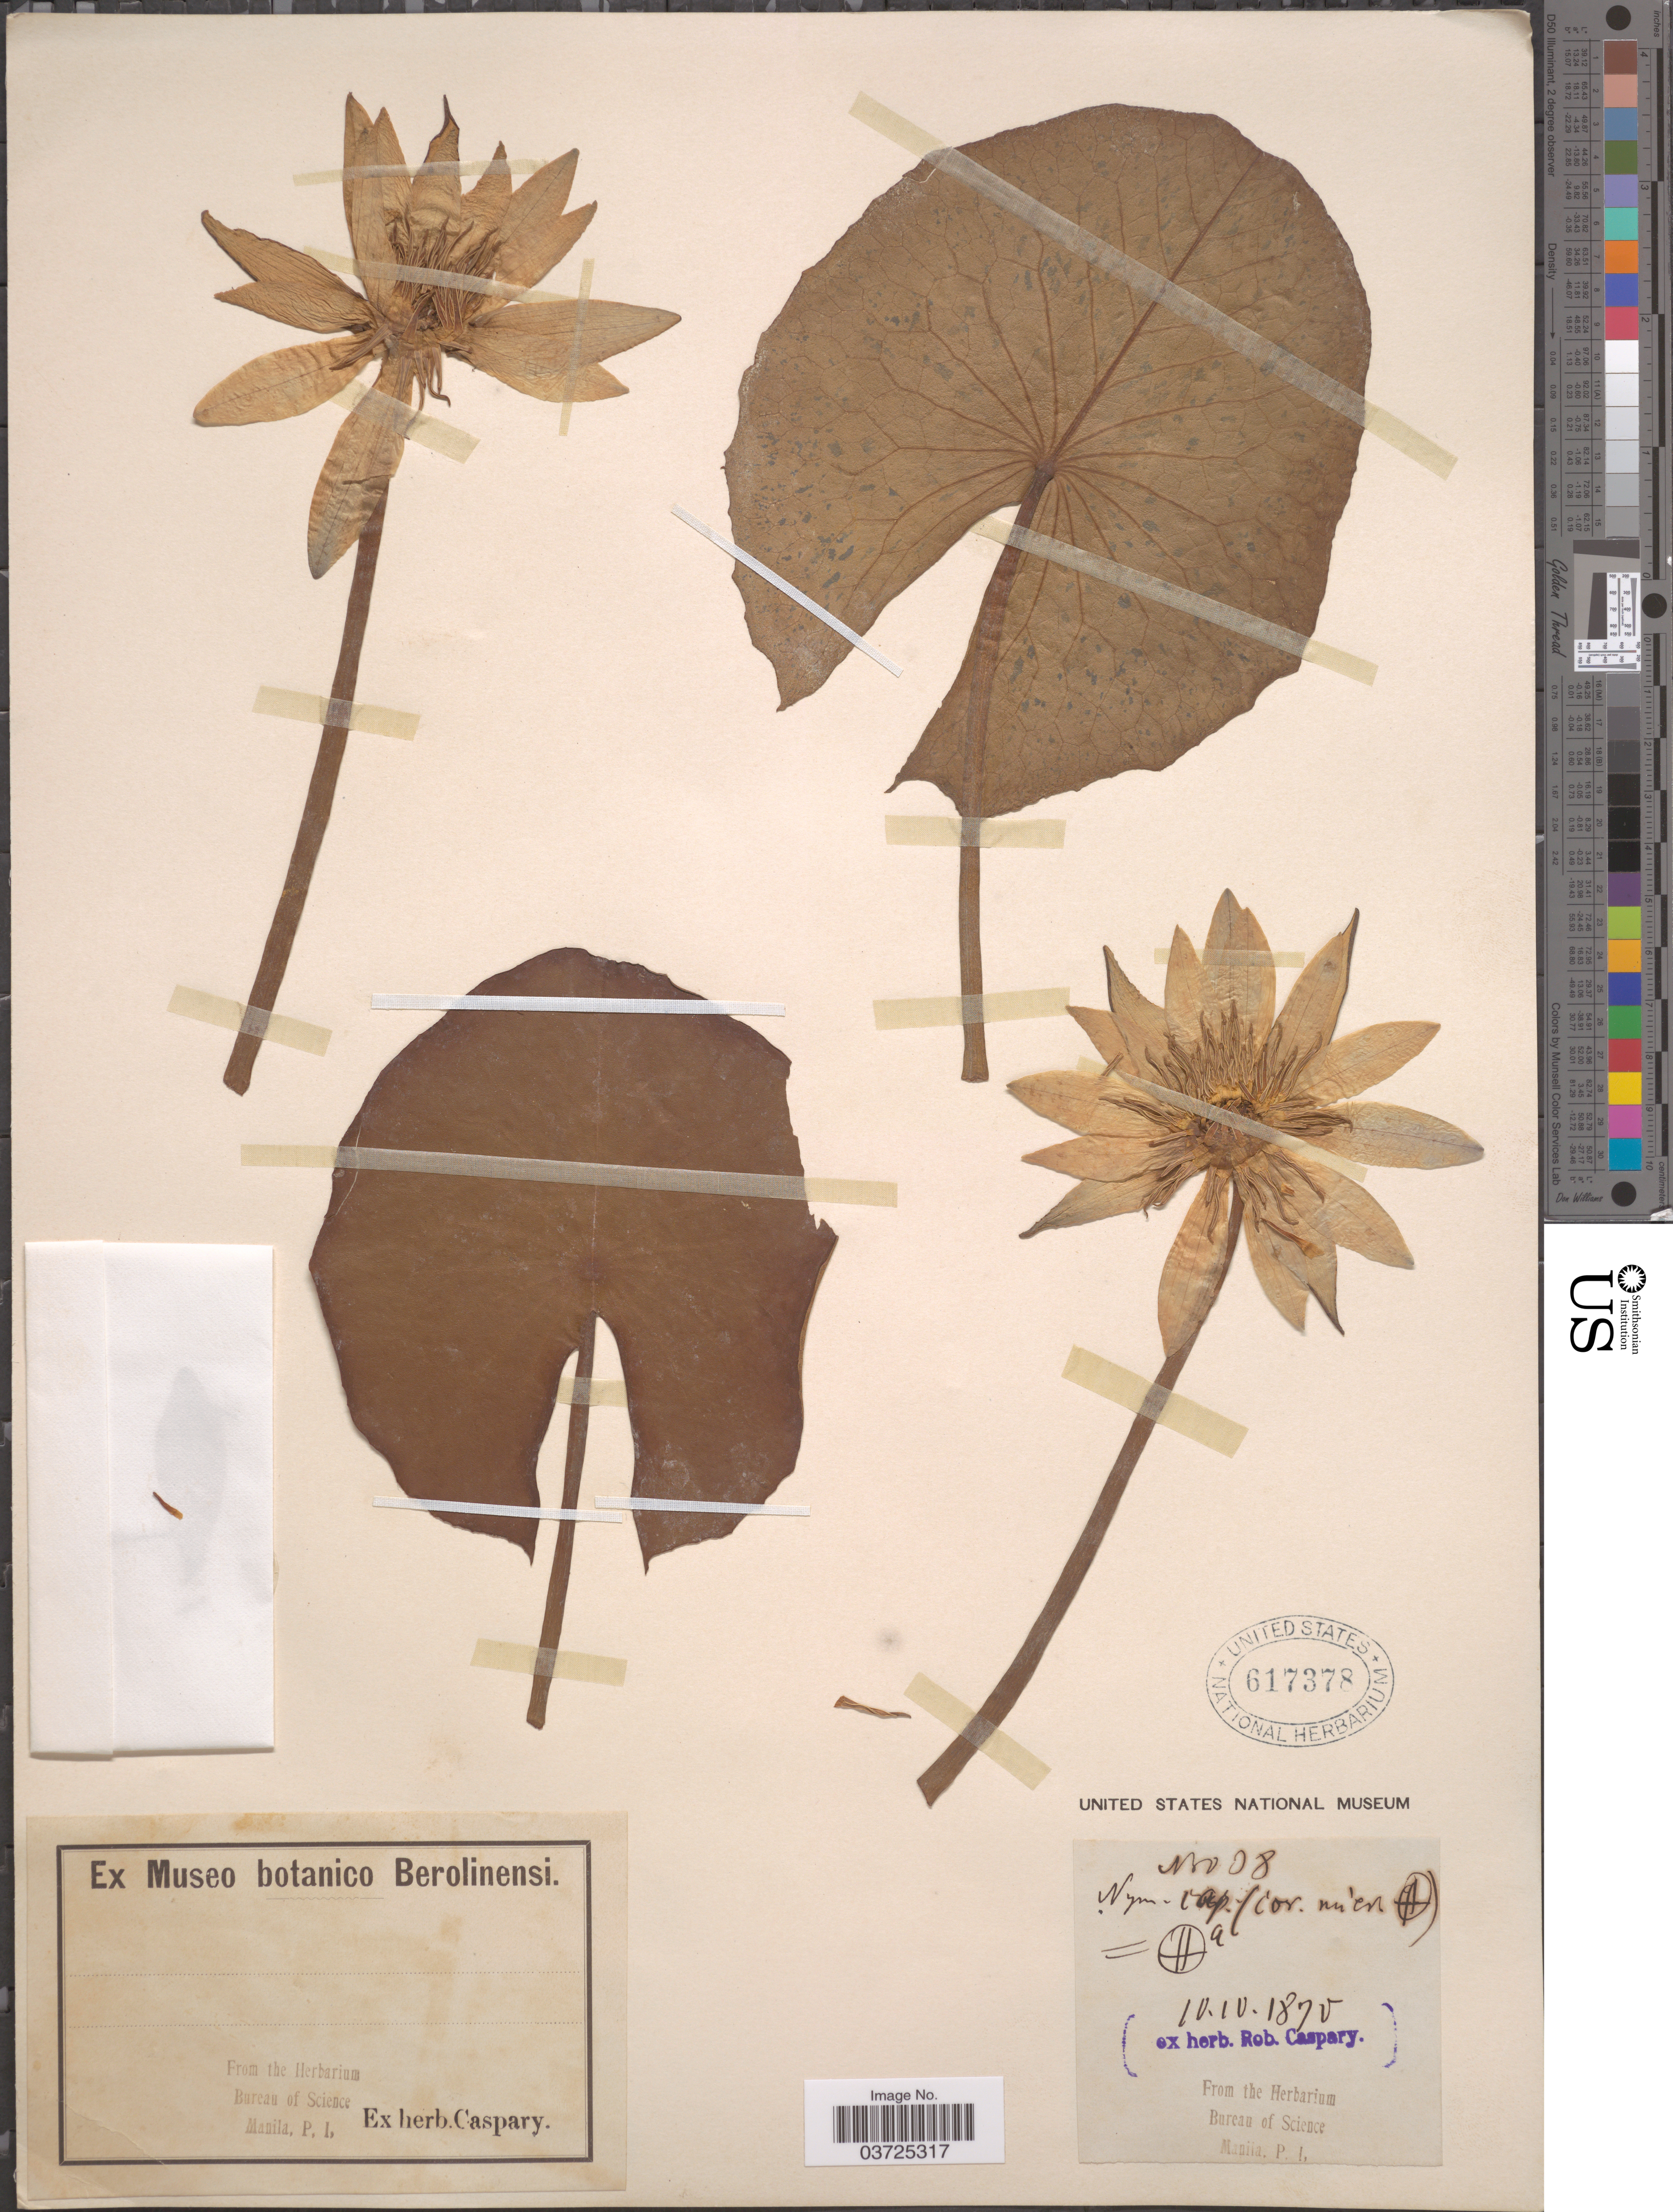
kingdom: Plantae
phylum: Tracheophyta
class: Magnoliopsida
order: Nymphaeales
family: Nymphaeaceae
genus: Nymphaea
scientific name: Nymphaea sp.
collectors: ex herb. Rob. Caspary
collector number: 38?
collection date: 1870-10-10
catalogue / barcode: US 617378